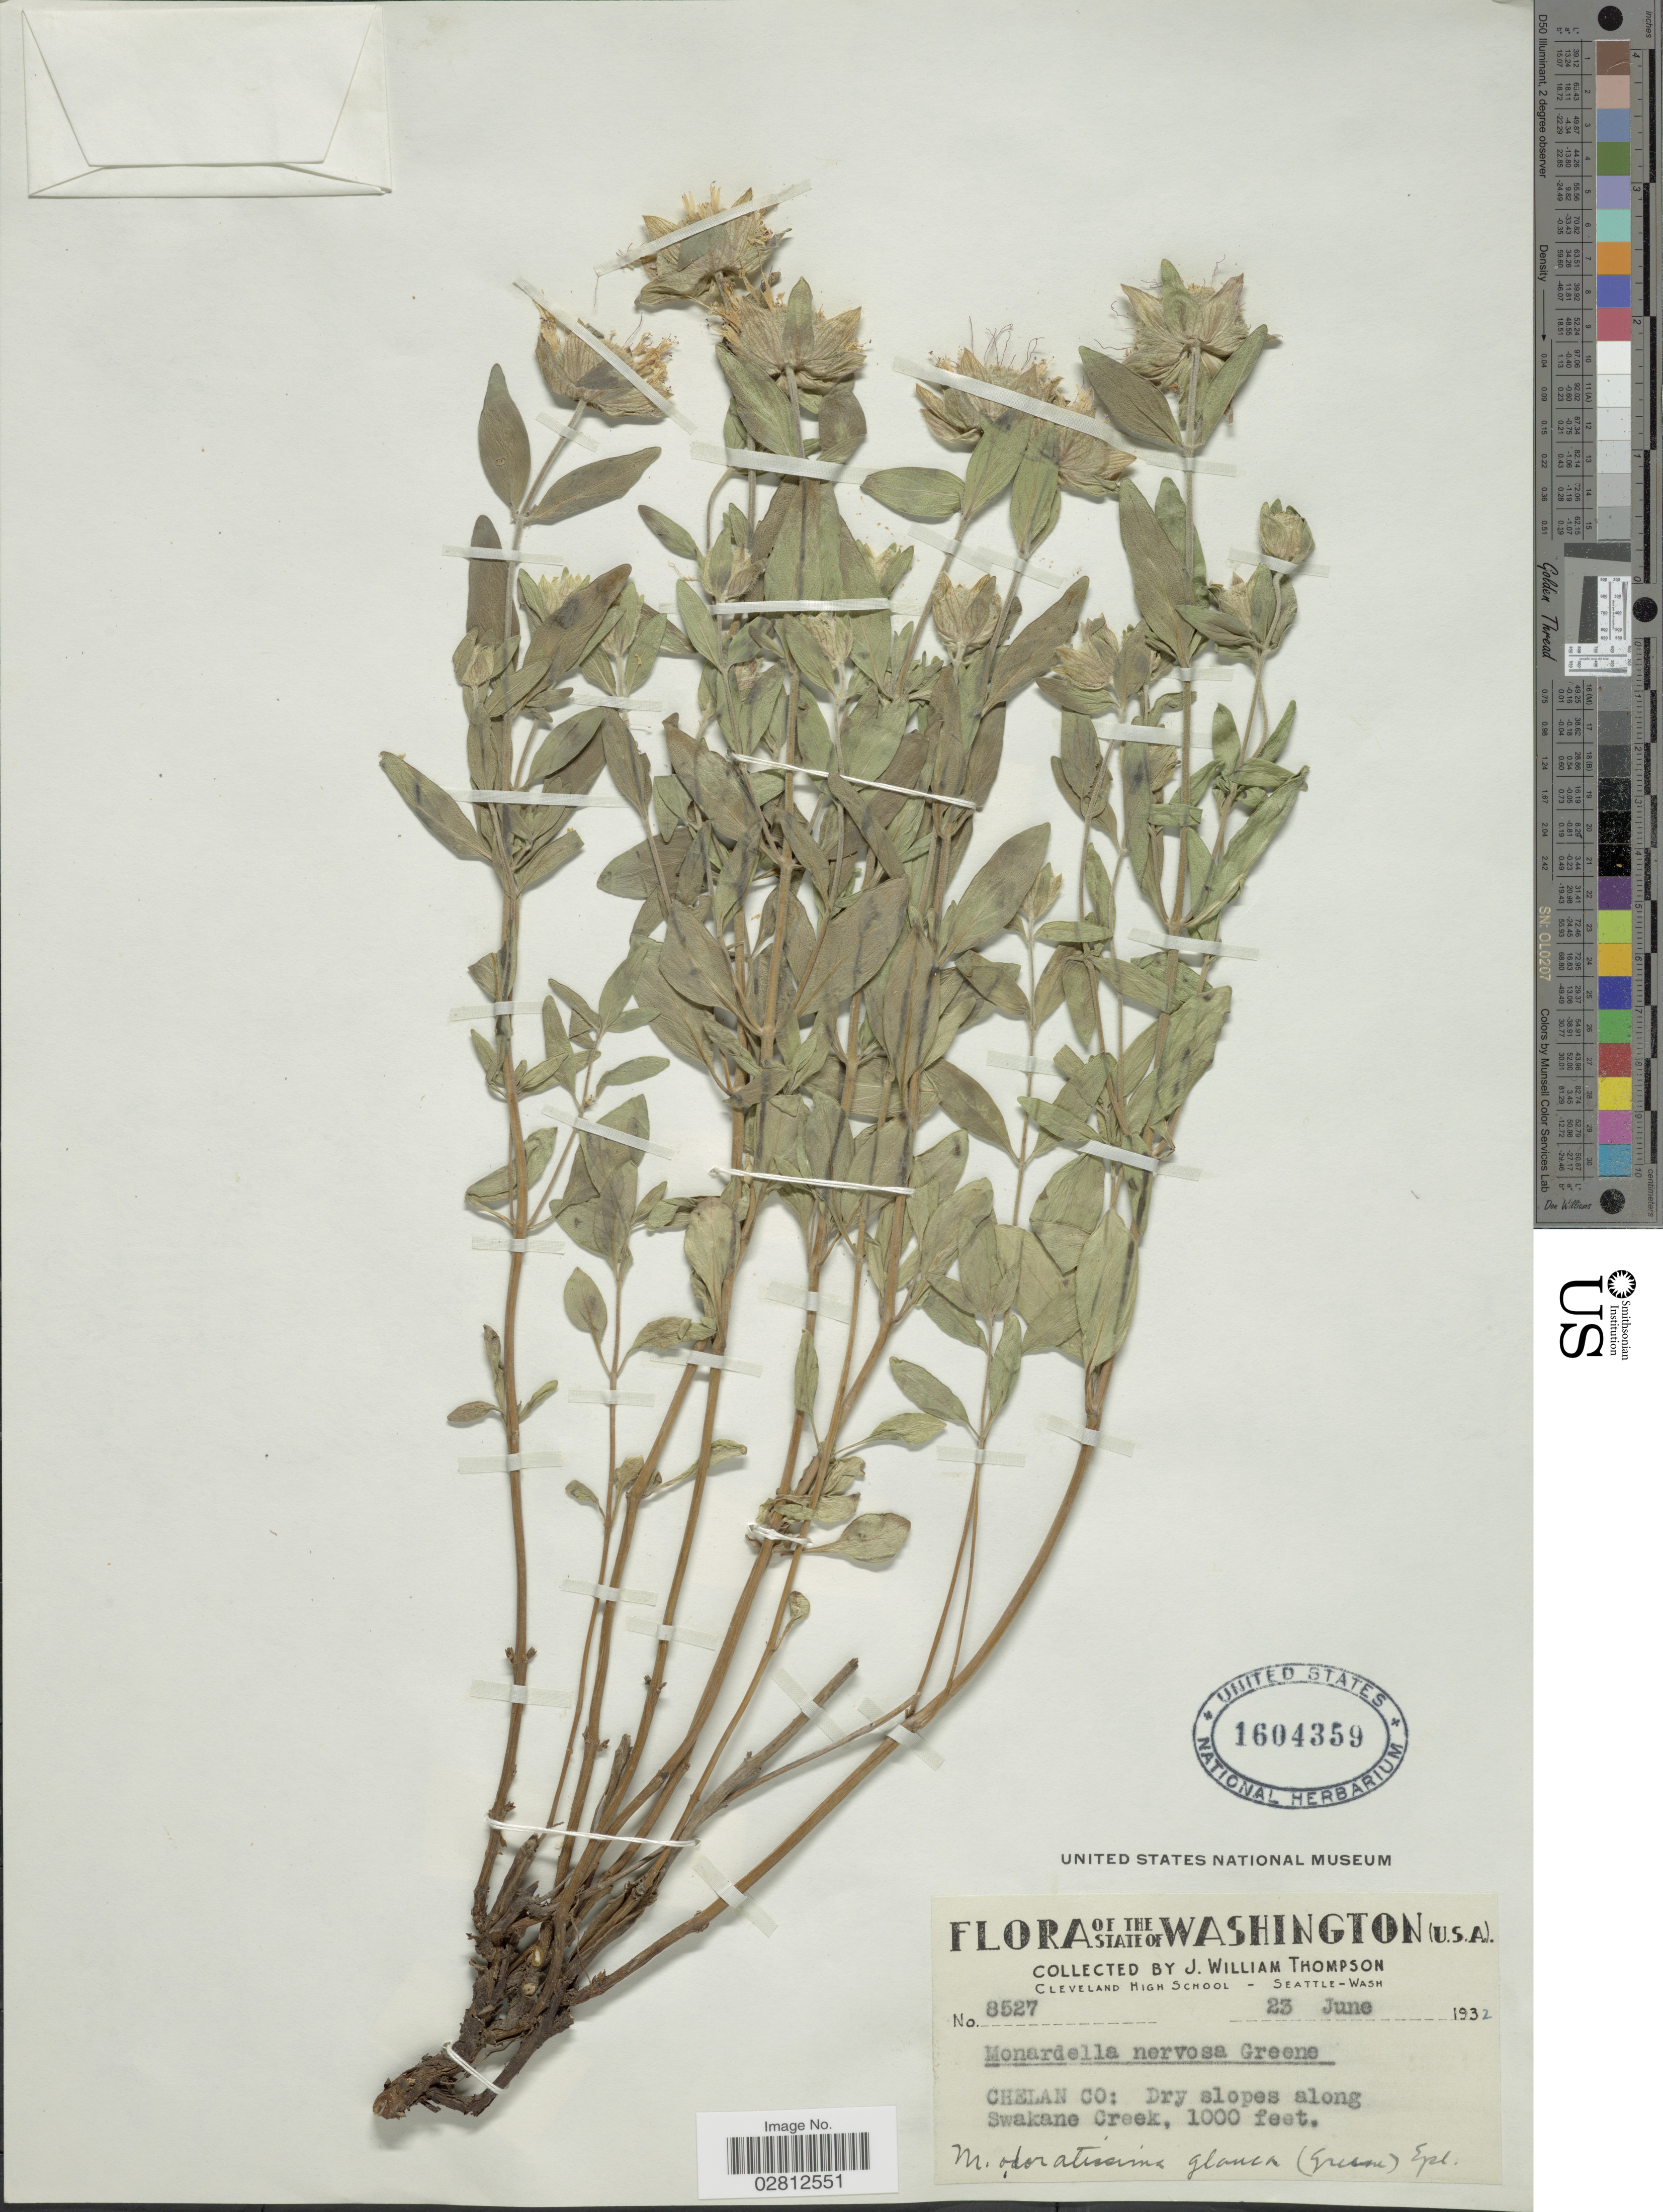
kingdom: Plantae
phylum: Tracheophyta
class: Magnoliopsida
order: Lamiales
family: Lamiaceae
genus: Monardella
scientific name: Monardella nervosa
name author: S.W. Greene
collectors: J. W. Thompson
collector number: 8527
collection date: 1932-06-23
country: United States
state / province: Washington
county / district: Chelan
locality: Chelan Co: Dry slopes along Swakane Creek.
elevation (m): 305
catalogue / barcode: US 1604359